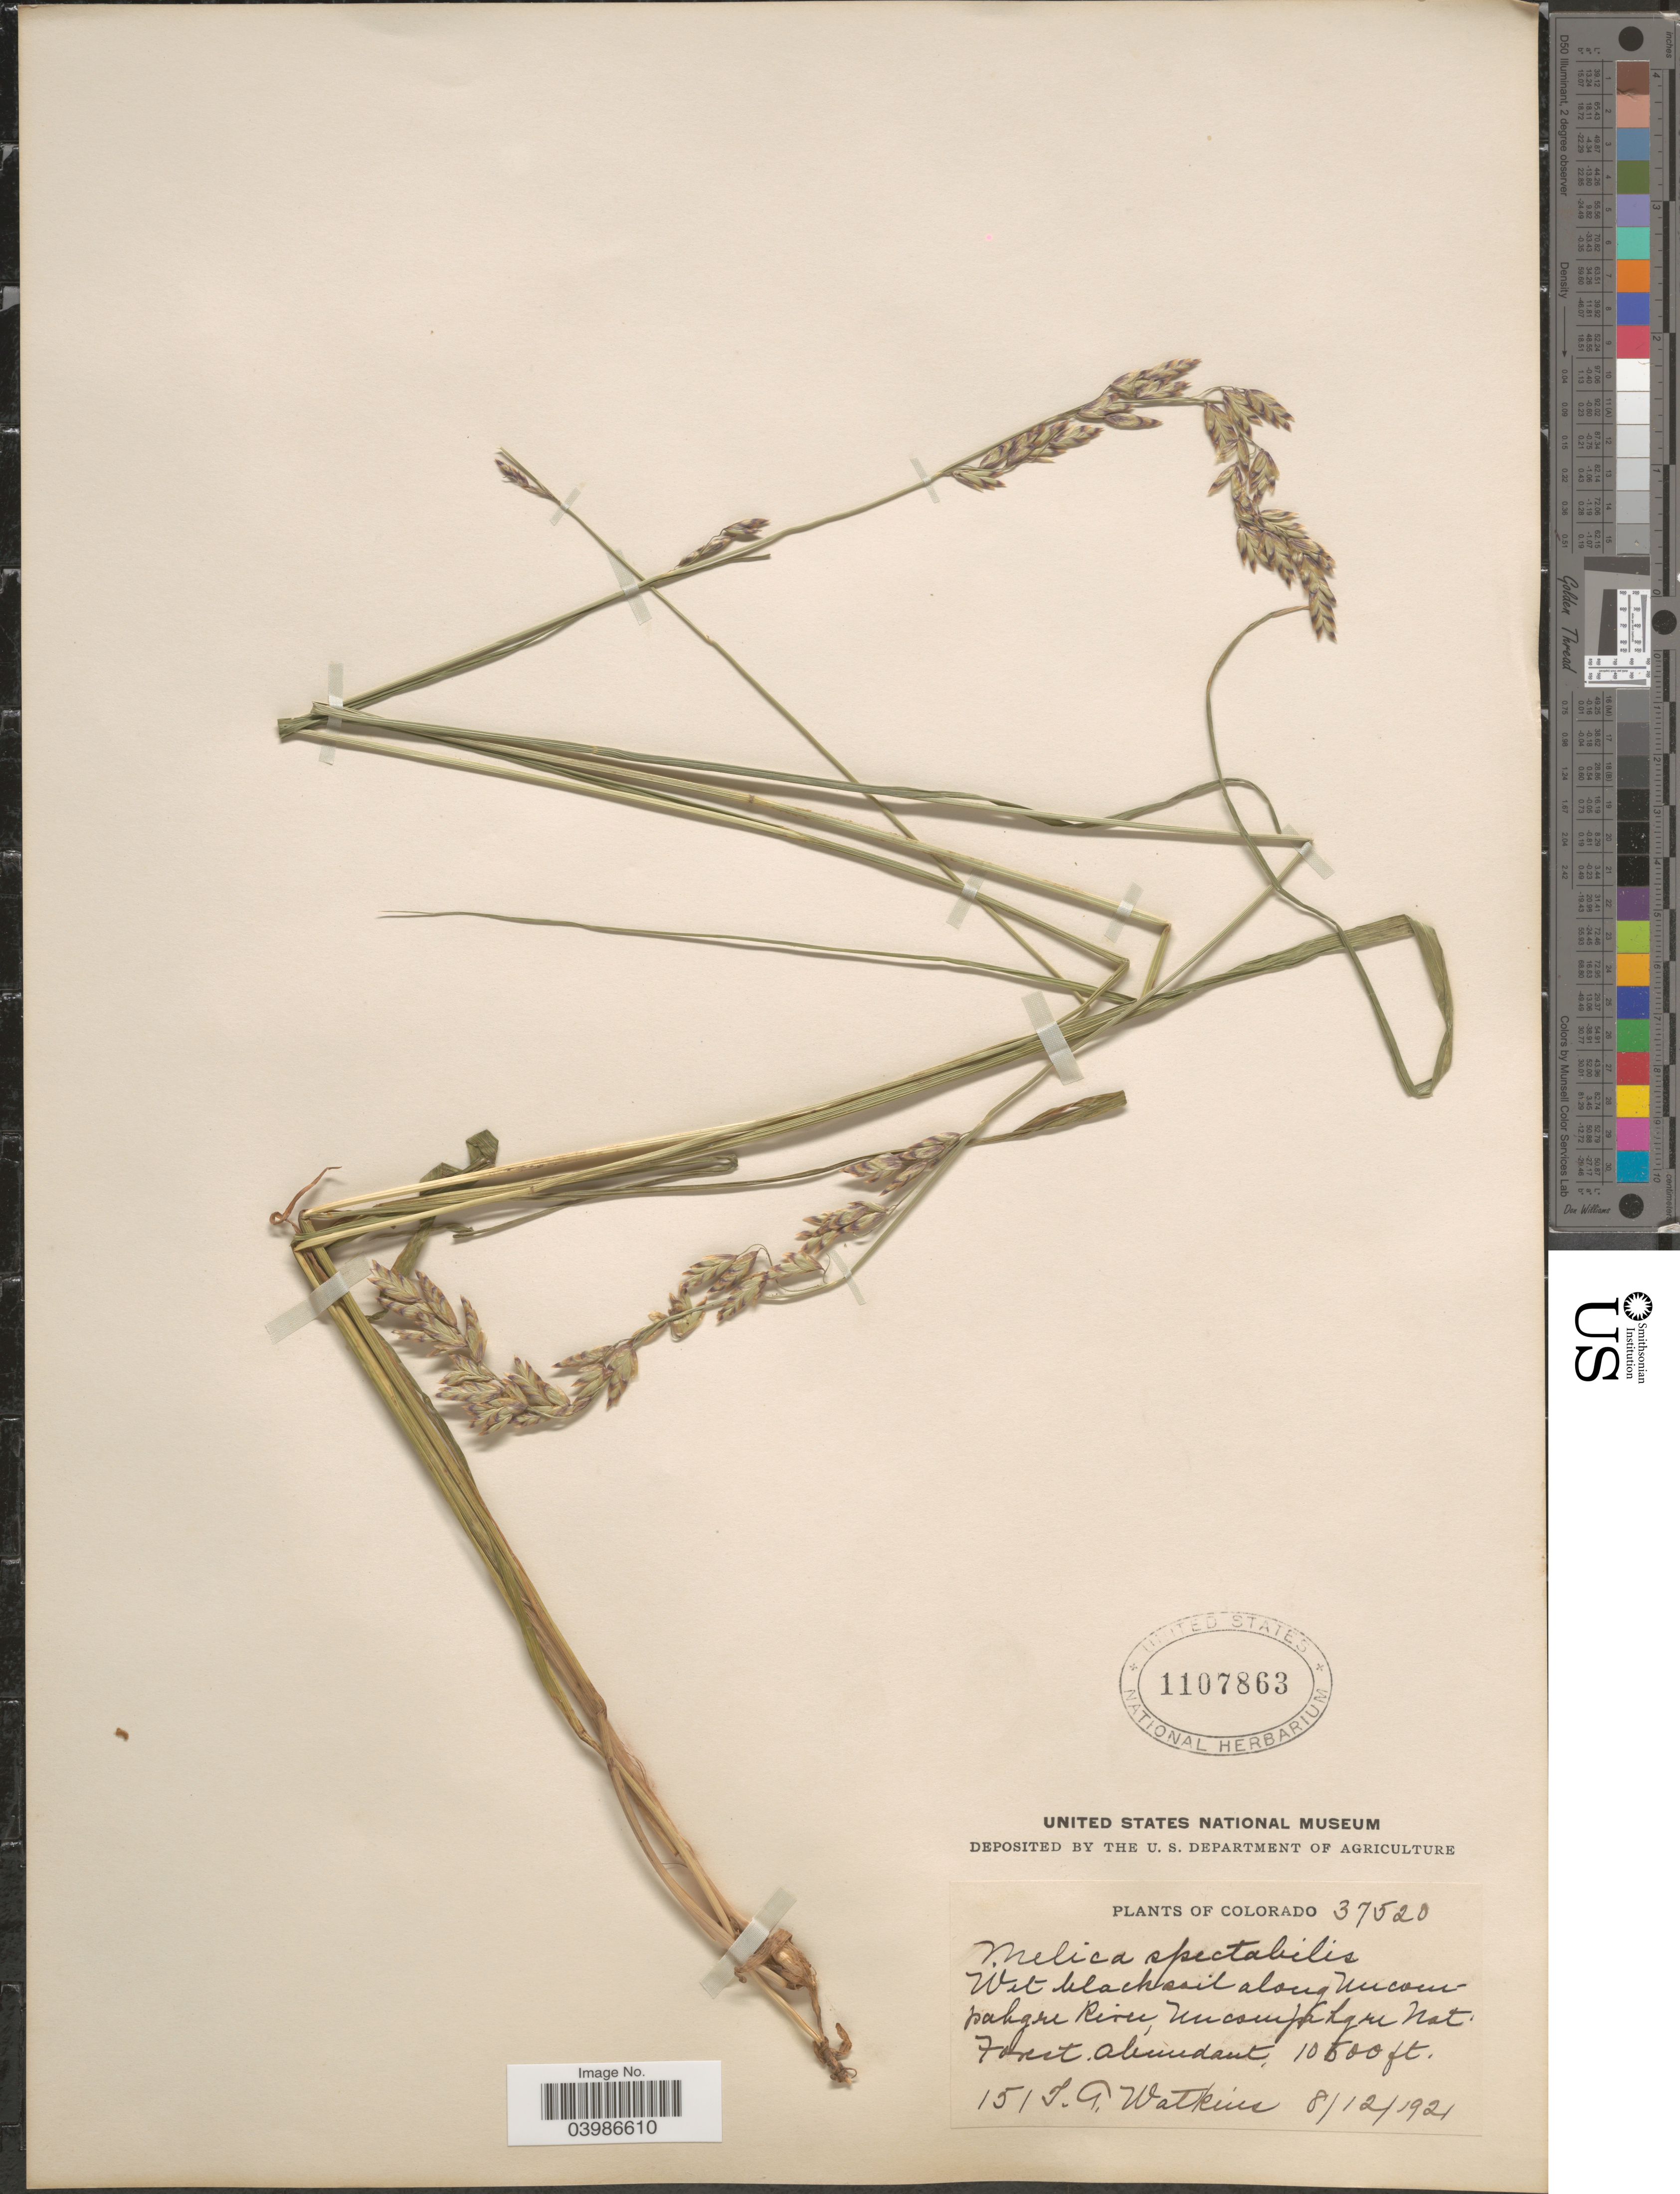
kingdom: Plantae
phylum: Tracheophyta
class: Liliopsida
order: Poales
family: Poaceae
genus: Melica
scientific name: Melica spectabilis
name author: Scribn.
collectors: T. Watkins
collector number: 151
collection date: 1921-08-12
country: United States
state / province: Colorado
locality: Along Uncompahgre River, Uncompahgre Nat' Forest.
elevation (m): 3200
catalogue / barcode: US 1107863